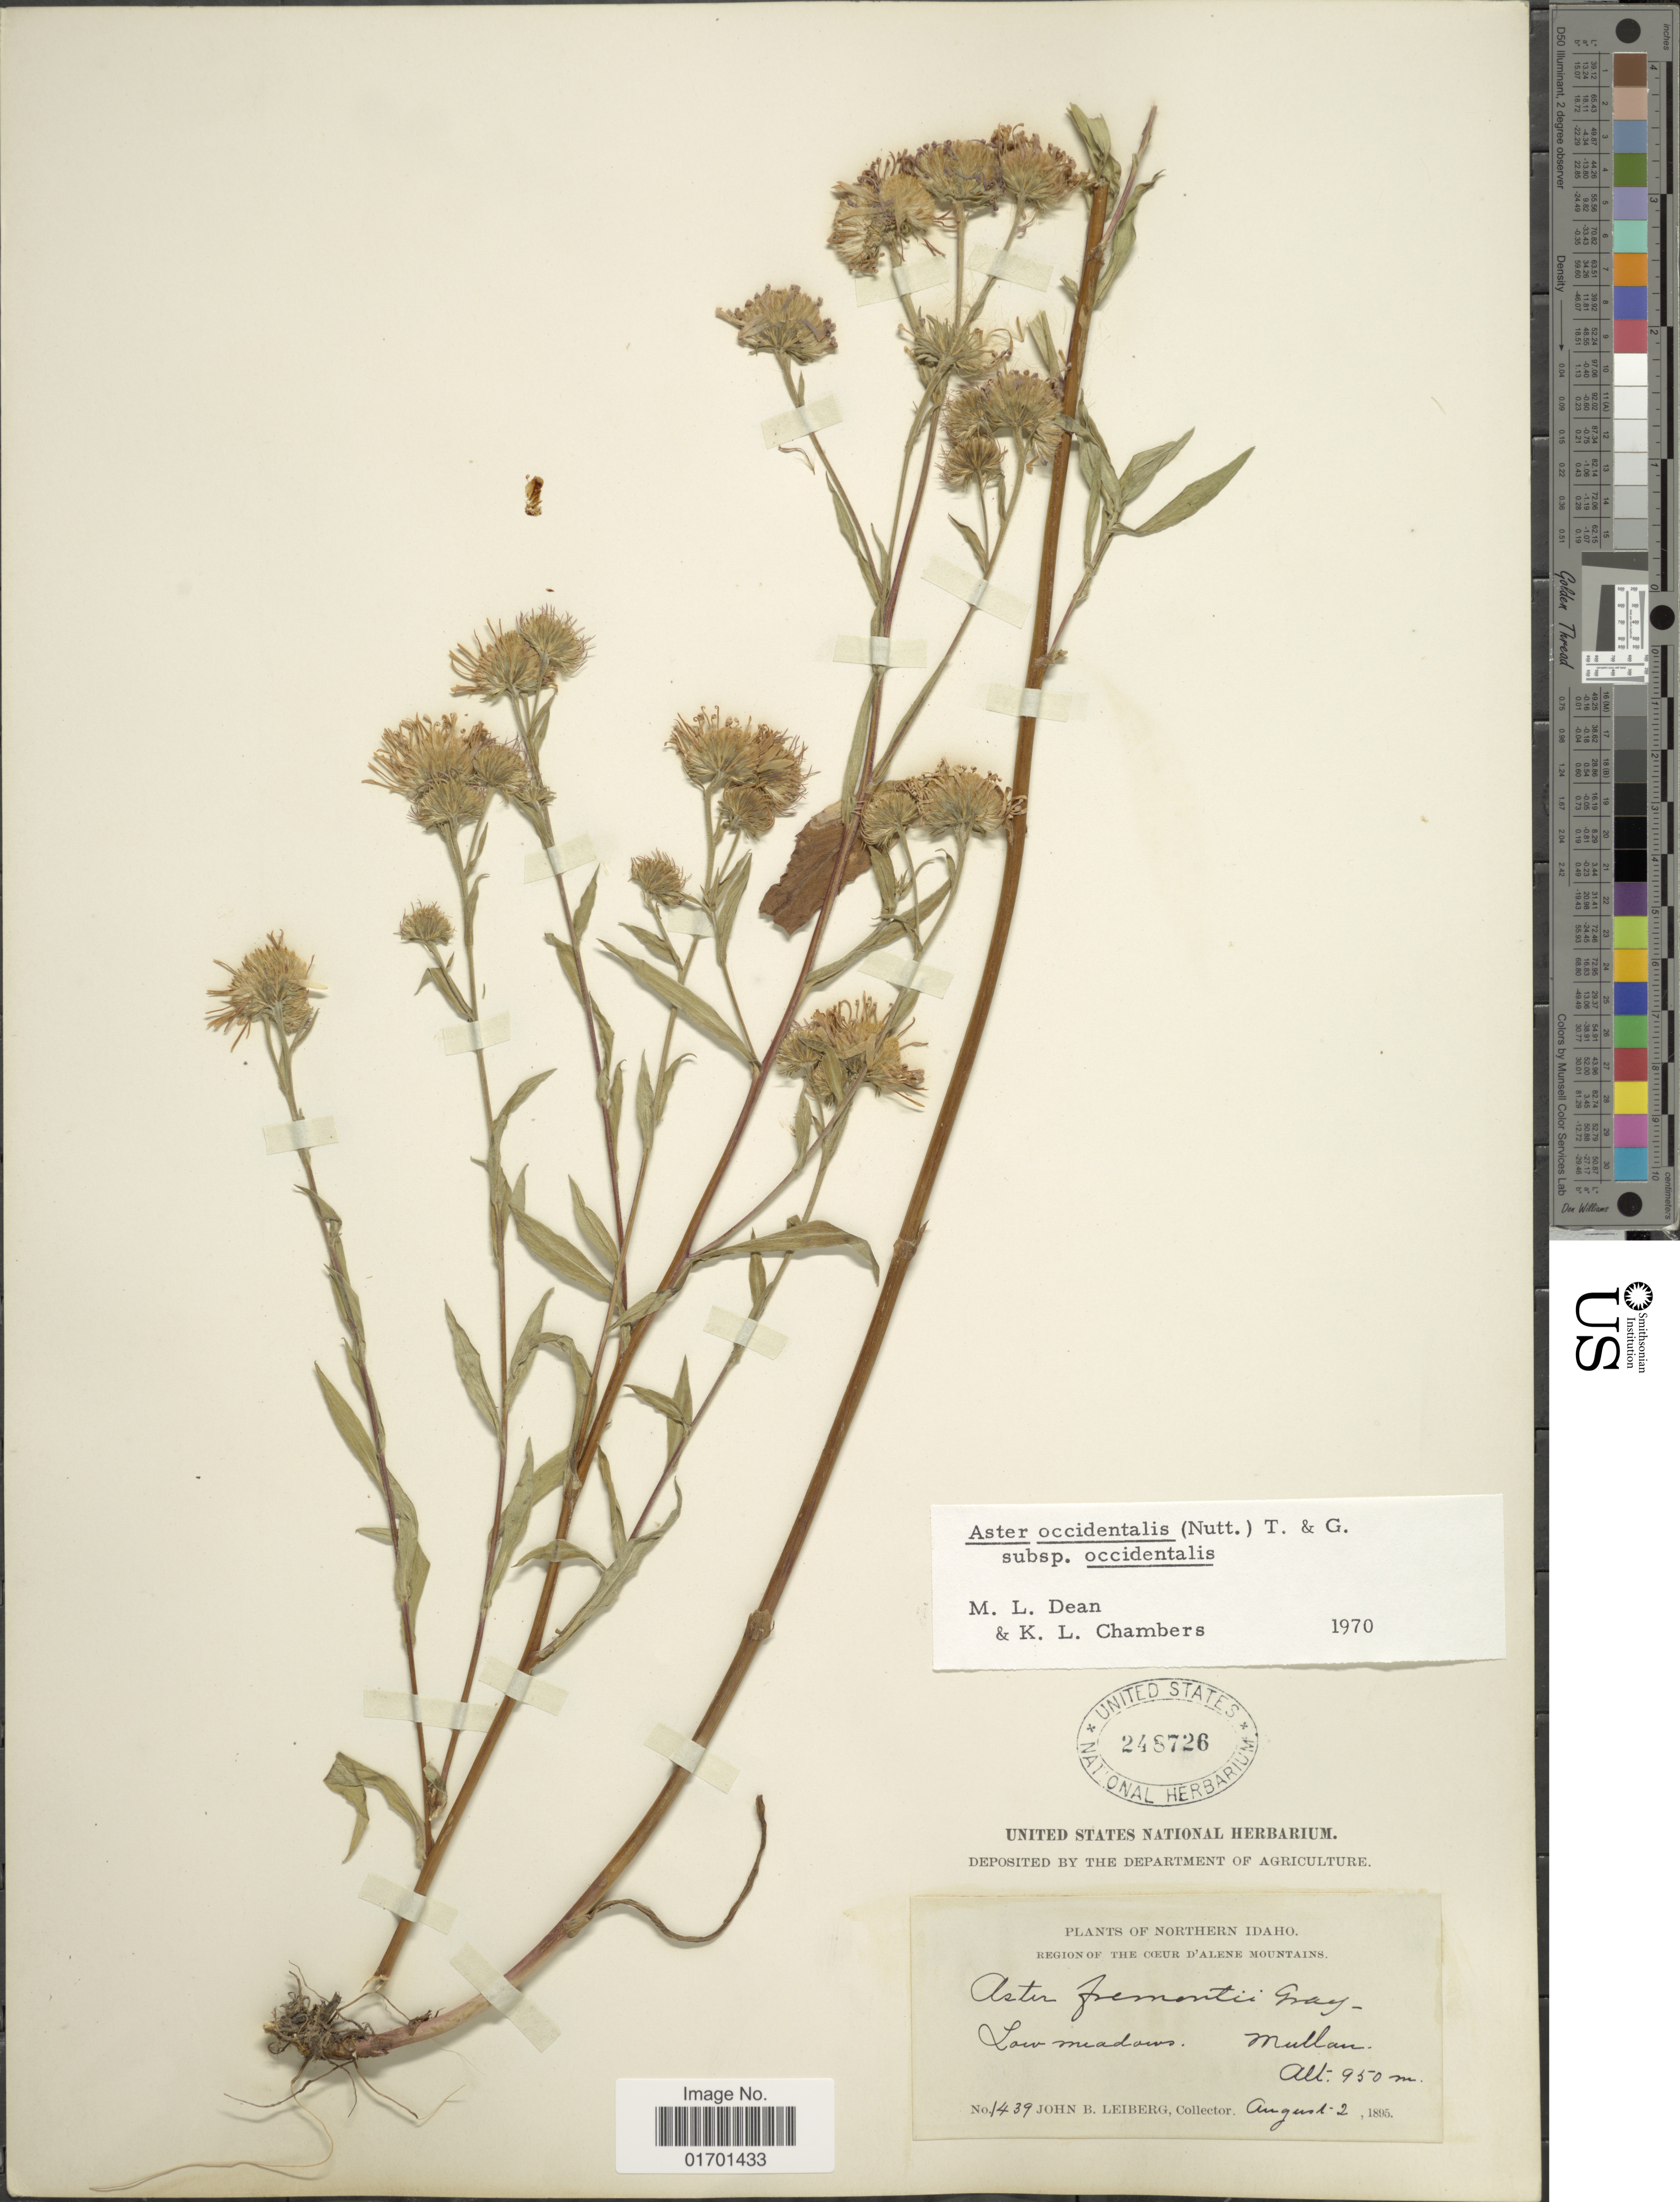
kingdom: Plantae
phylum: Tracheophyta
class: Magnoliopsida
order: Asterales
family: Asteraceae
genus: Symphyotrichum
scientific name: Symphyotrichum spathulatum var. spathulatum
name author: (Lindl.) G.L. Nesom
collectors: J. B. Leiberg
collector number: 1439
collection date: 1895-08-02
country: United States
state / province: Idaho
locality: Northern Idaho, Region of the Coeur D'Alene Mountains, Mullan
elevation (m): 950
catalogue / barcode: US 248726